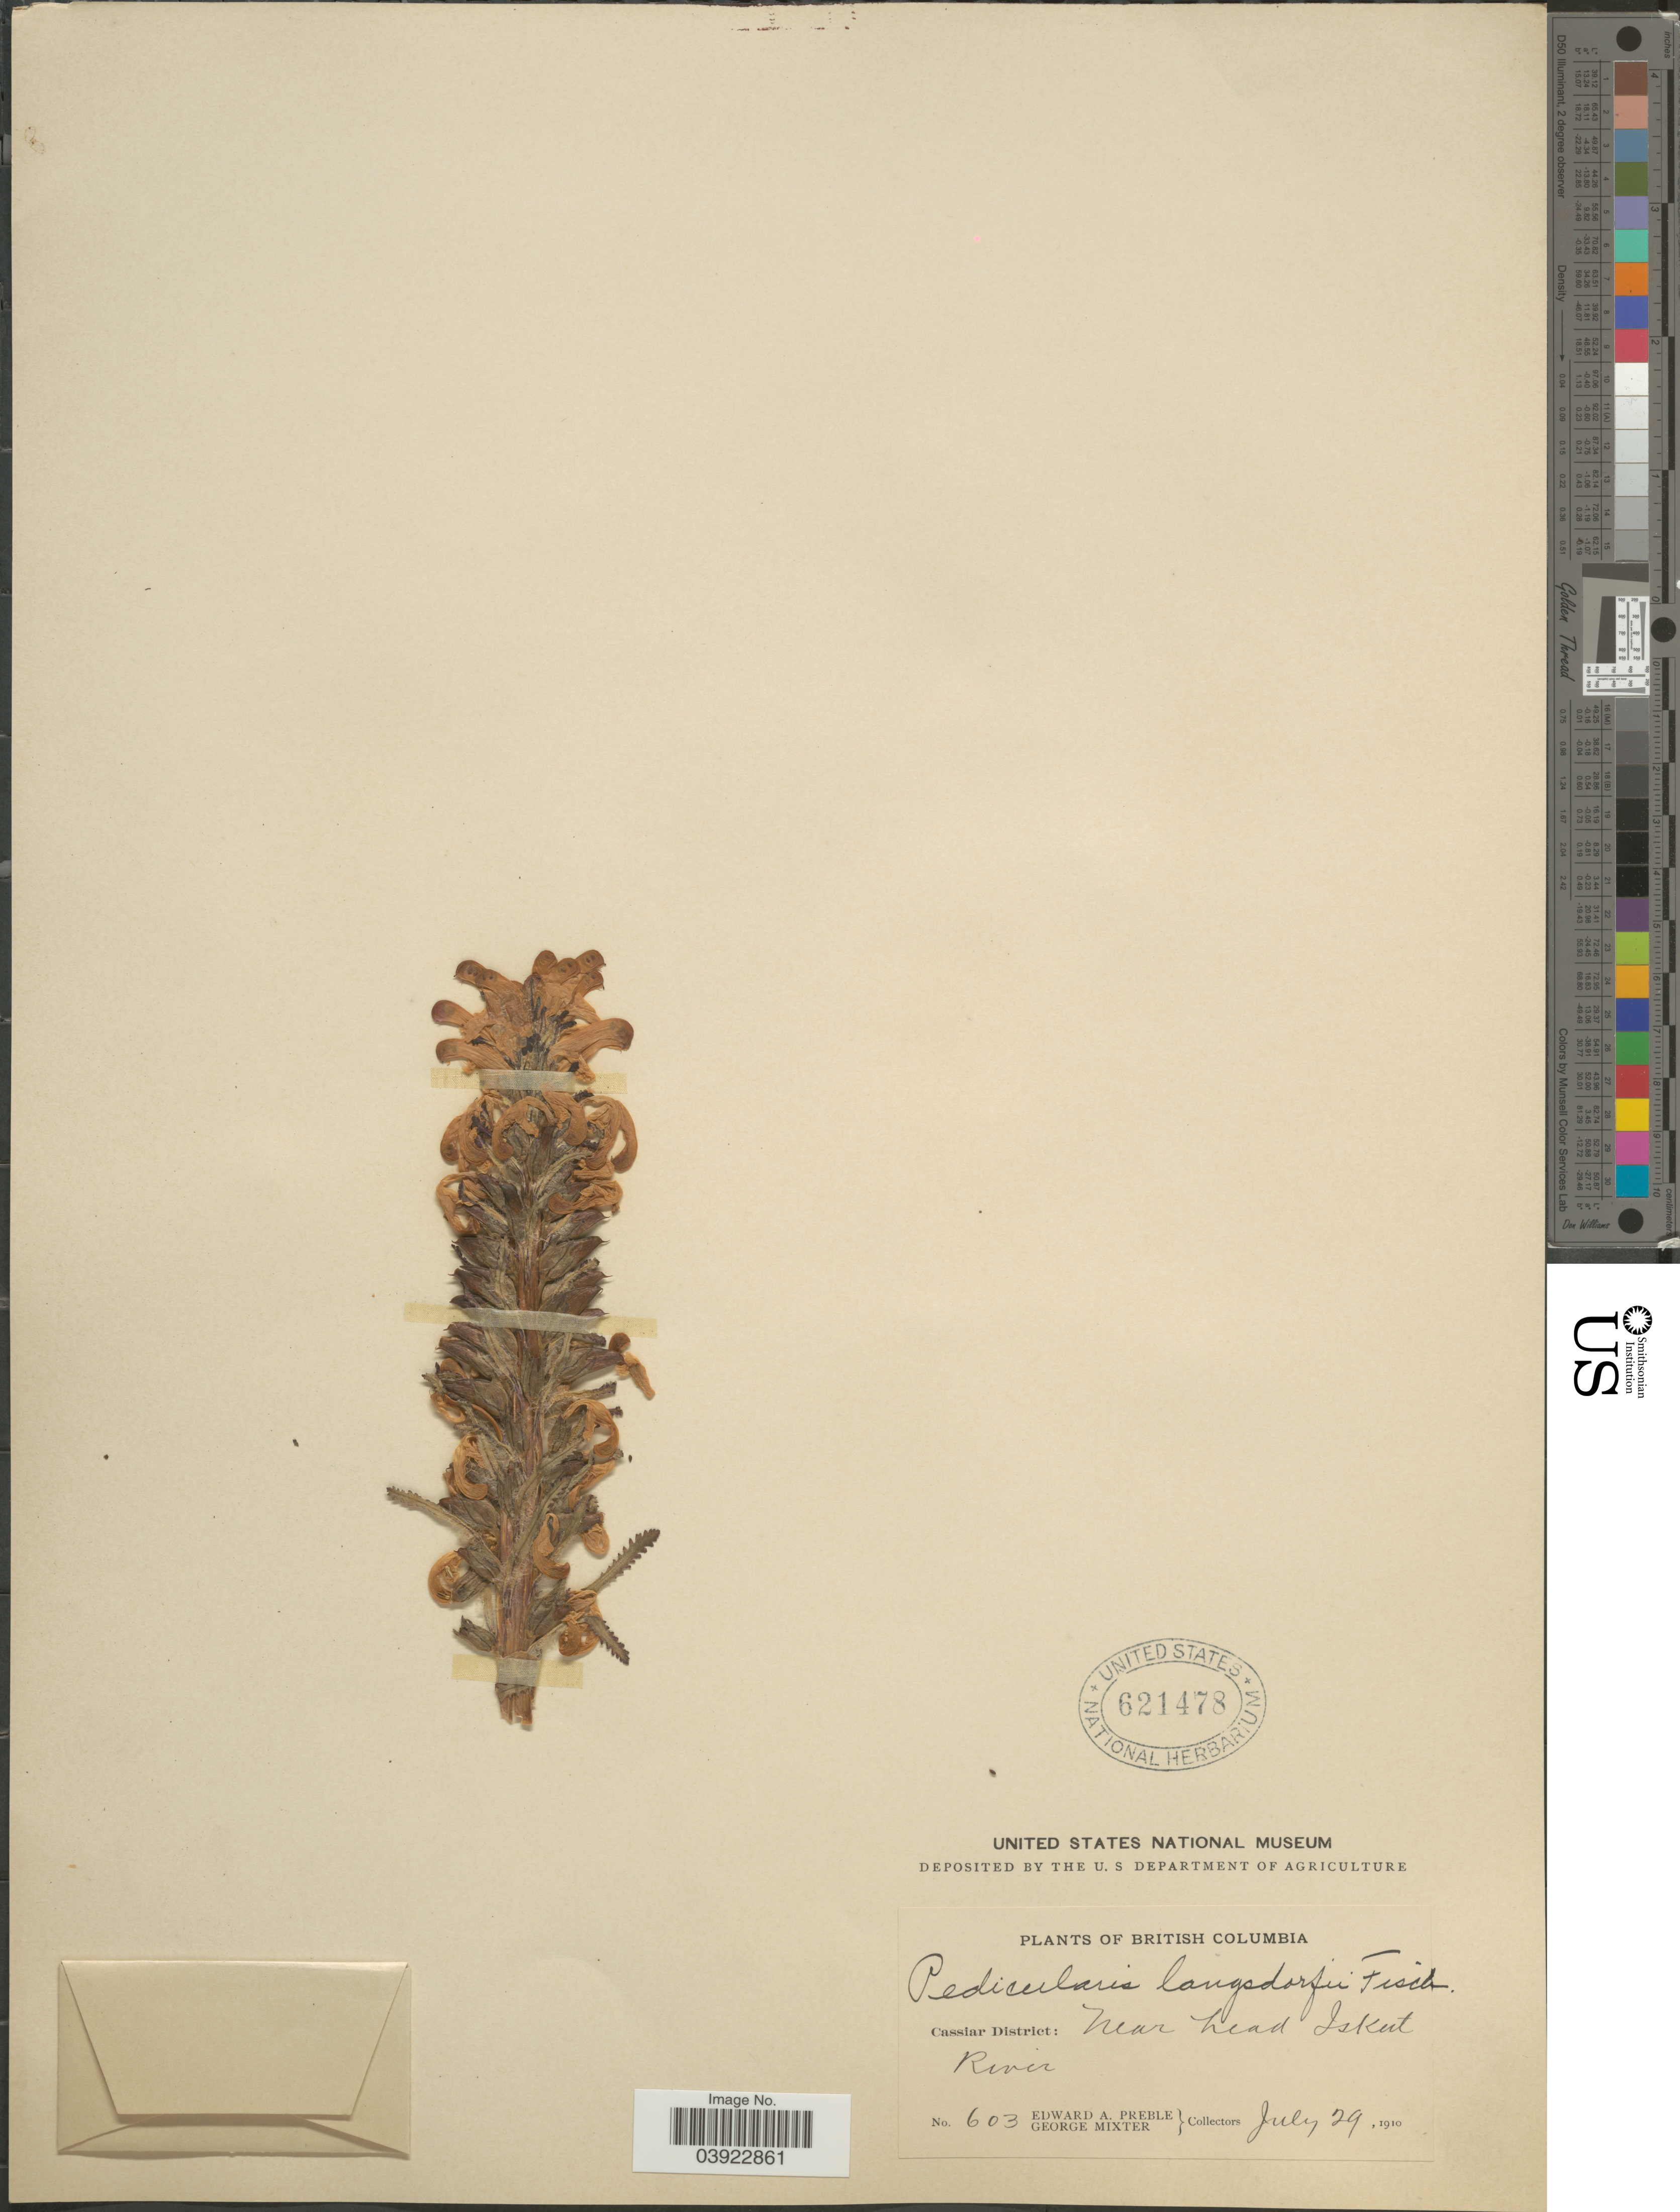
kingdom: Plantae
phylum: Tracheophyta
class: Magnoliopsida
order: Lamiales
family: Orobanchaceae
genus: Pedicularis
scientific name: Pedicularis langsdorffii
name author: Fisch. ex Steven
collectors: E. Preble & G. Mixter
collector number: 603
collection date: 1910-07-29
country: Canada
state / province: British Columbia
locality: Cassiar District: near head Iskut River.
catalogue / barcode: US 621478